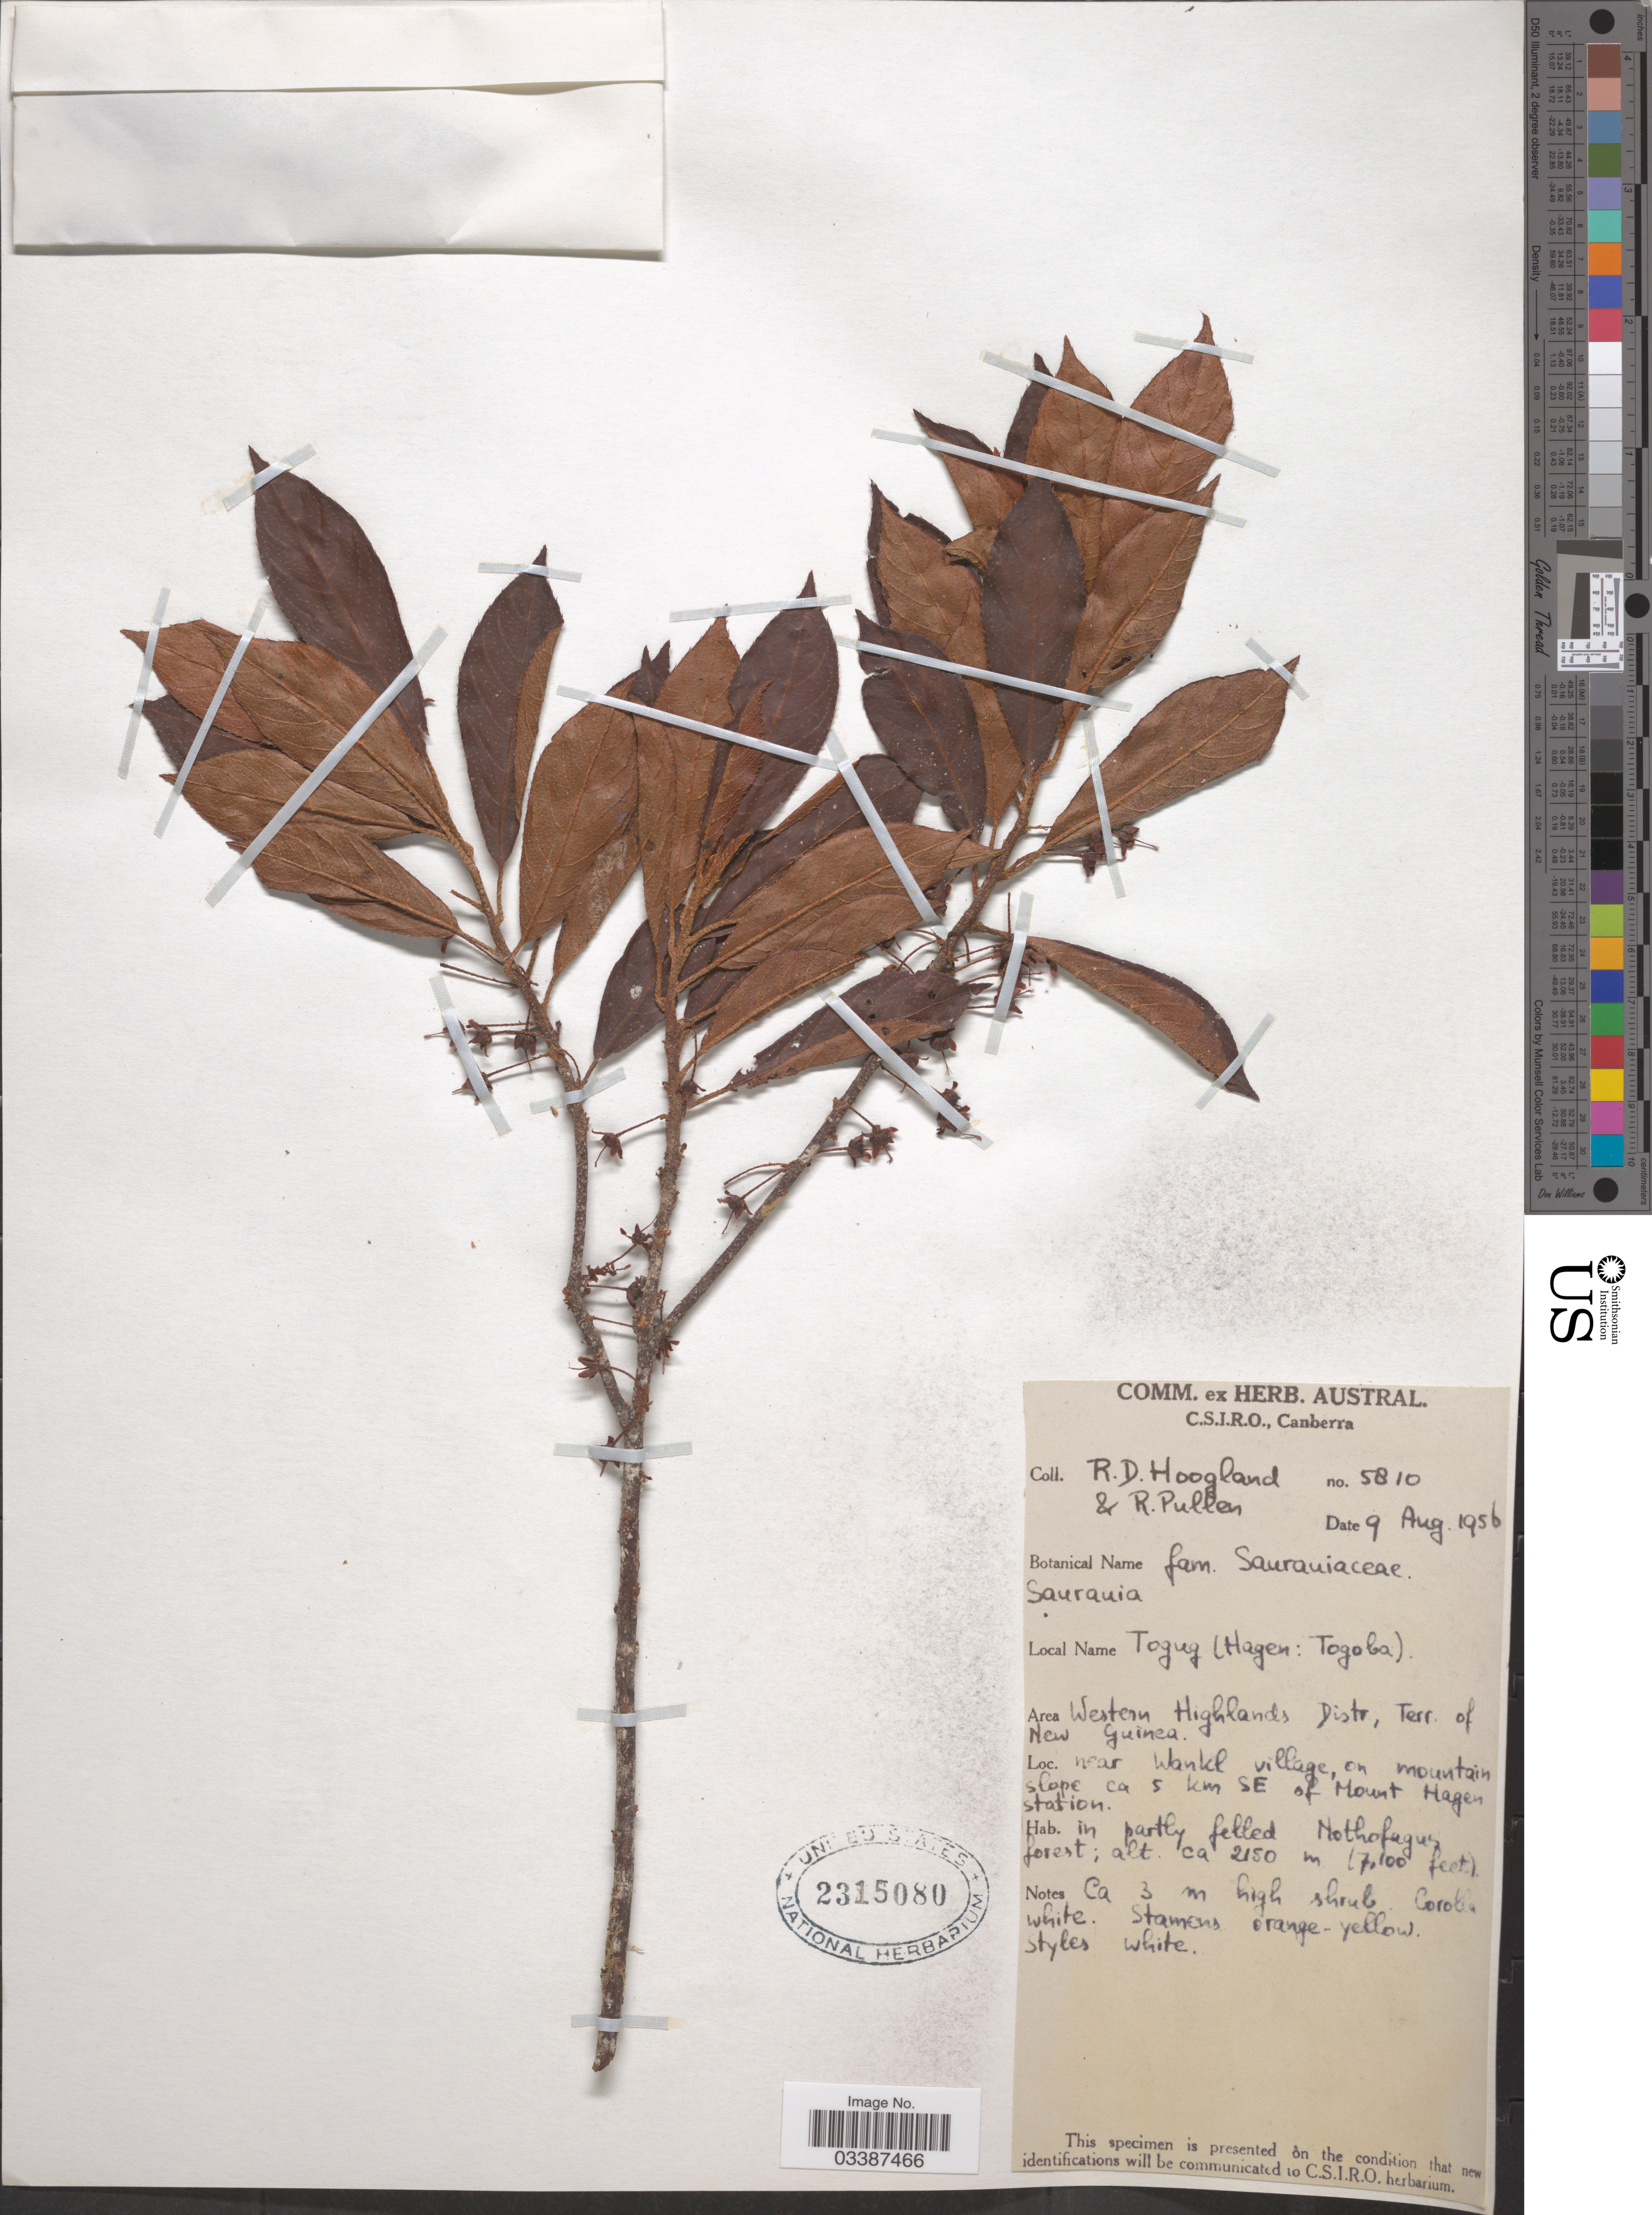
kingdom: Plantae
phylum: Tracheophyta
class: Magnoliopsida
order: Ericales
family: Actinidiaceae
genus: Saurauia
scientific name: Saurauia sp.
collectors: R. D. Hoogland & R. Pullen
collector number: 5810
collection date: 1956-08-09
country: Papua New Guinea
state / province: Western Highlands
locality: Area Western Highlands Distr , Terr. of New Guinea. Near Wankl village on mountain slope ca 5 km SE of Mount Hagen station.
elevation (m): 2164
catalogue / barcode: US 2315080